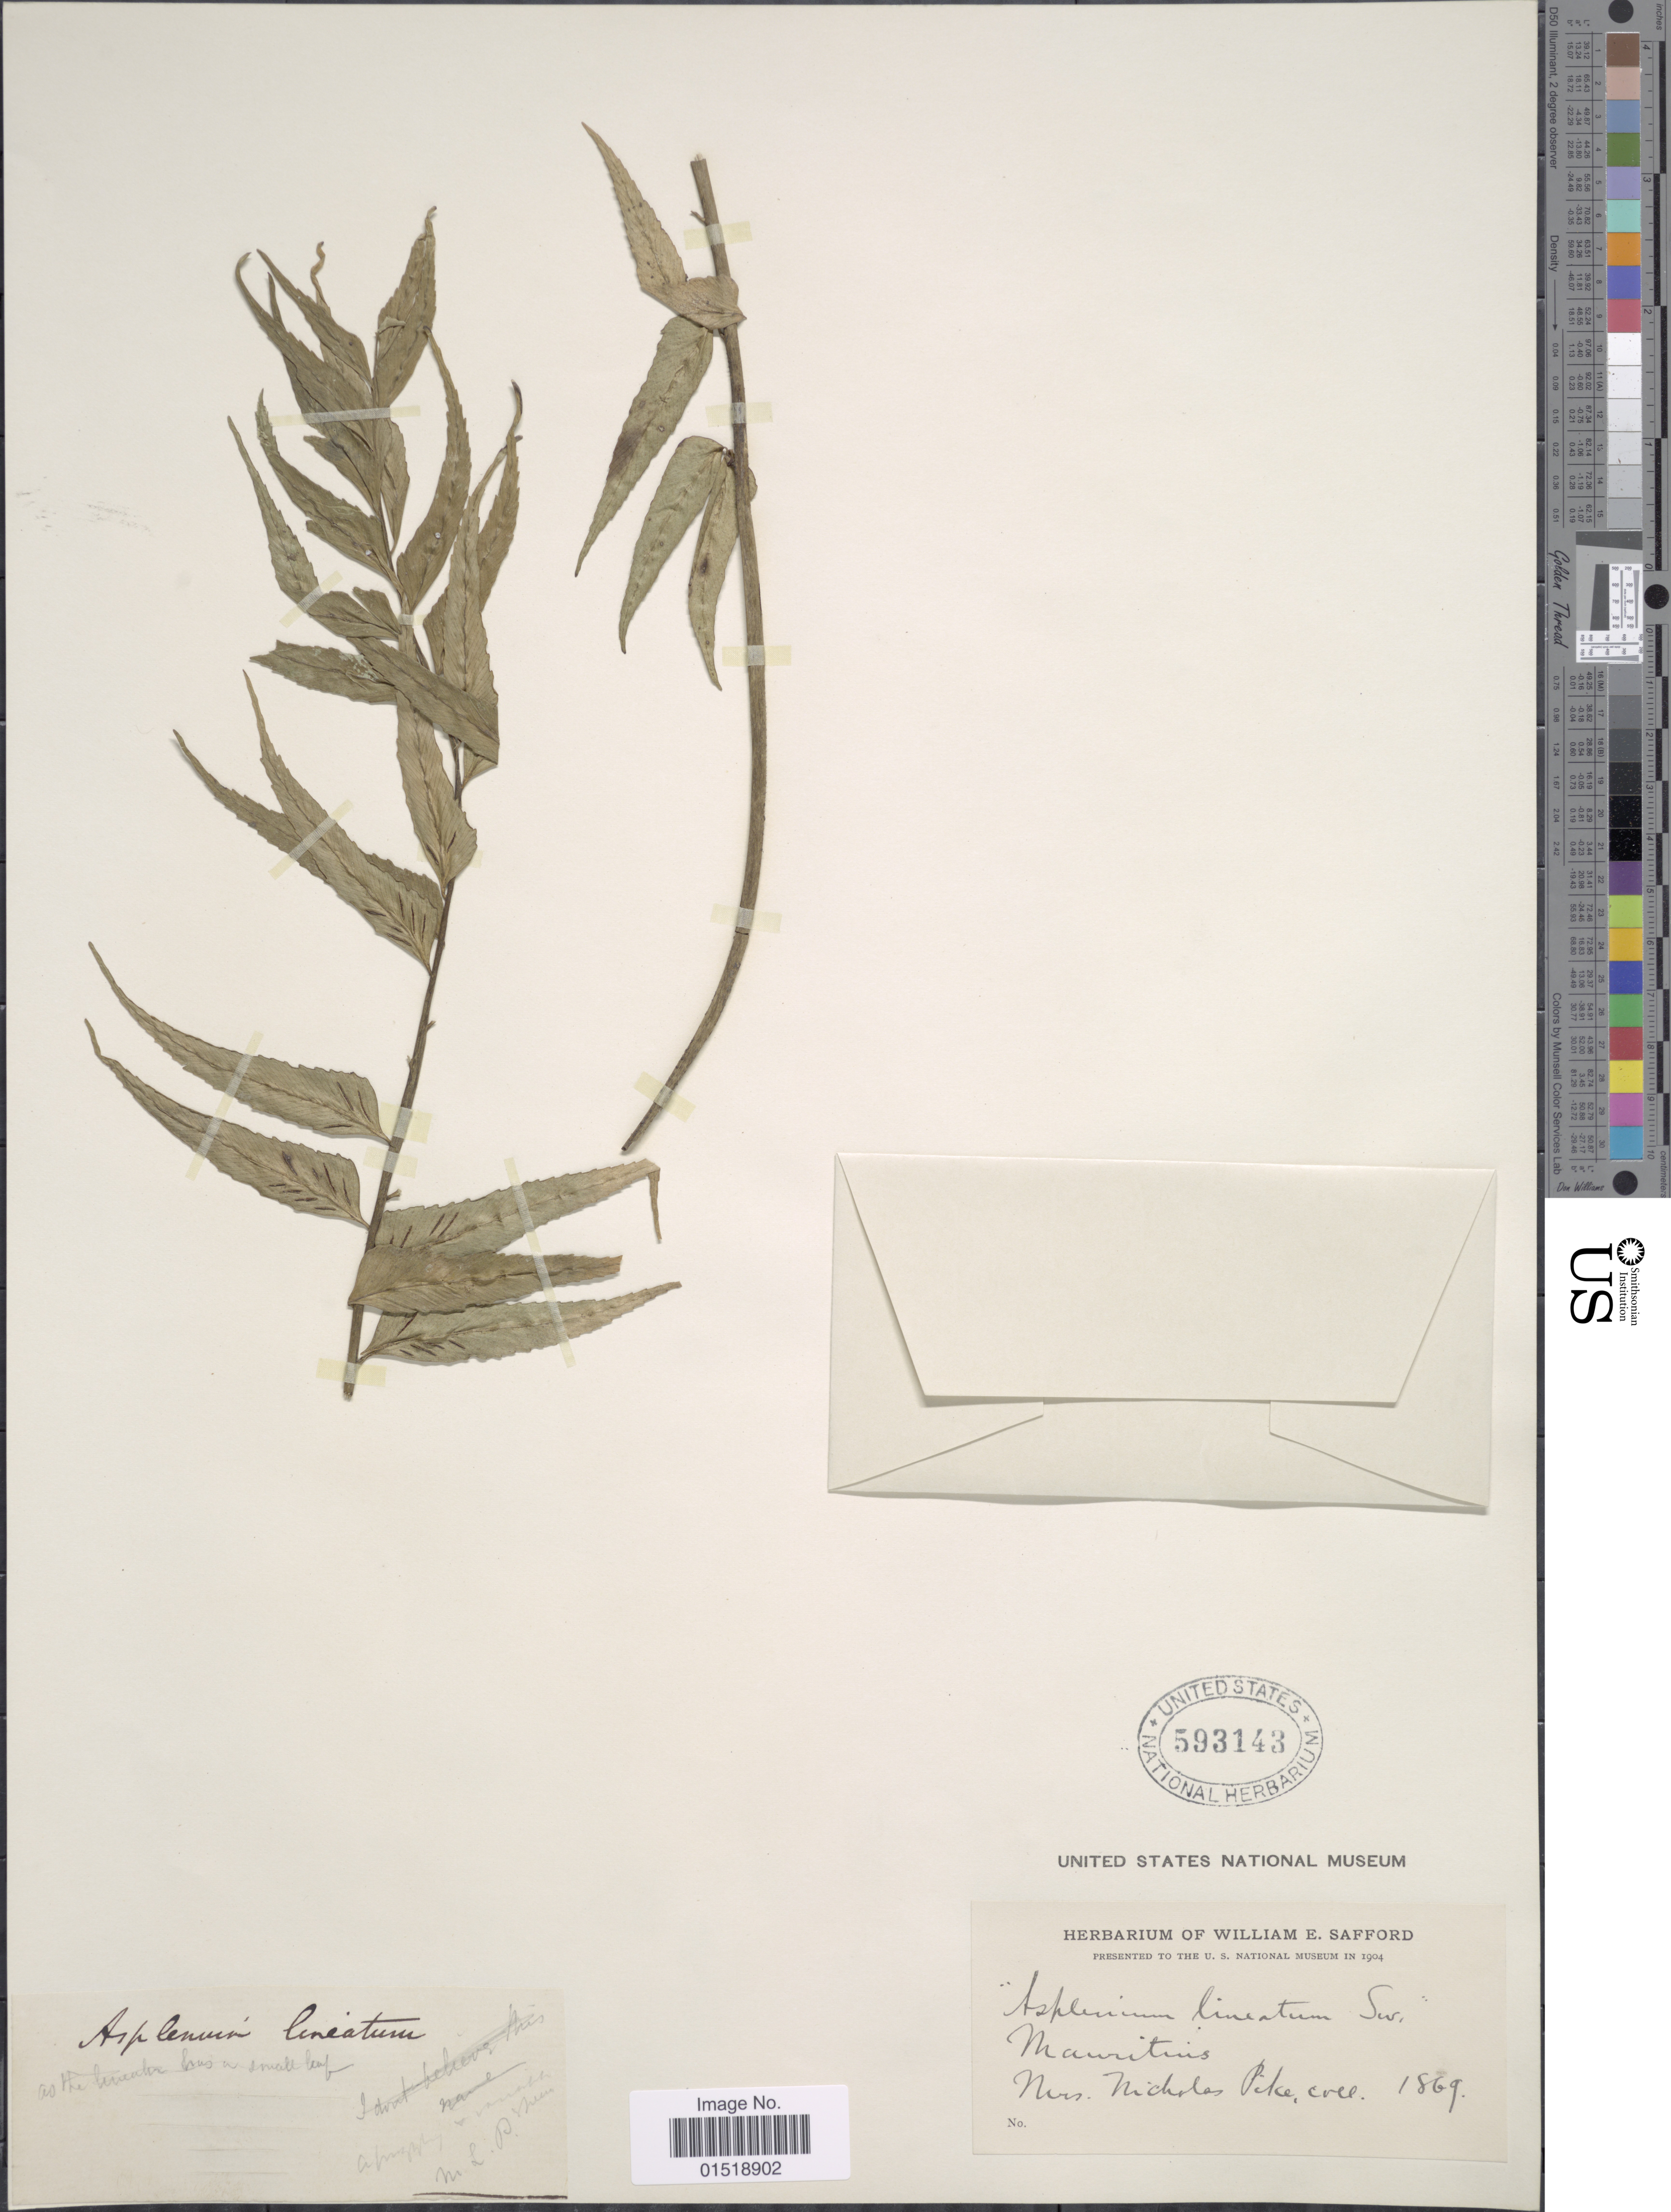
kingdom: Plantae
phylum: Tracheophyta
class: Polypodiopsida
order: Polypodiales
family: Aspleniaceae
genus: Asplenium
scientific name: Asplenium daucifolium var. lineatum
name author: (Sw.) C.V. Morton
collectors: N. Pike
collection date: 1869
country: Mauritius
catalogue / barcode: US 593143